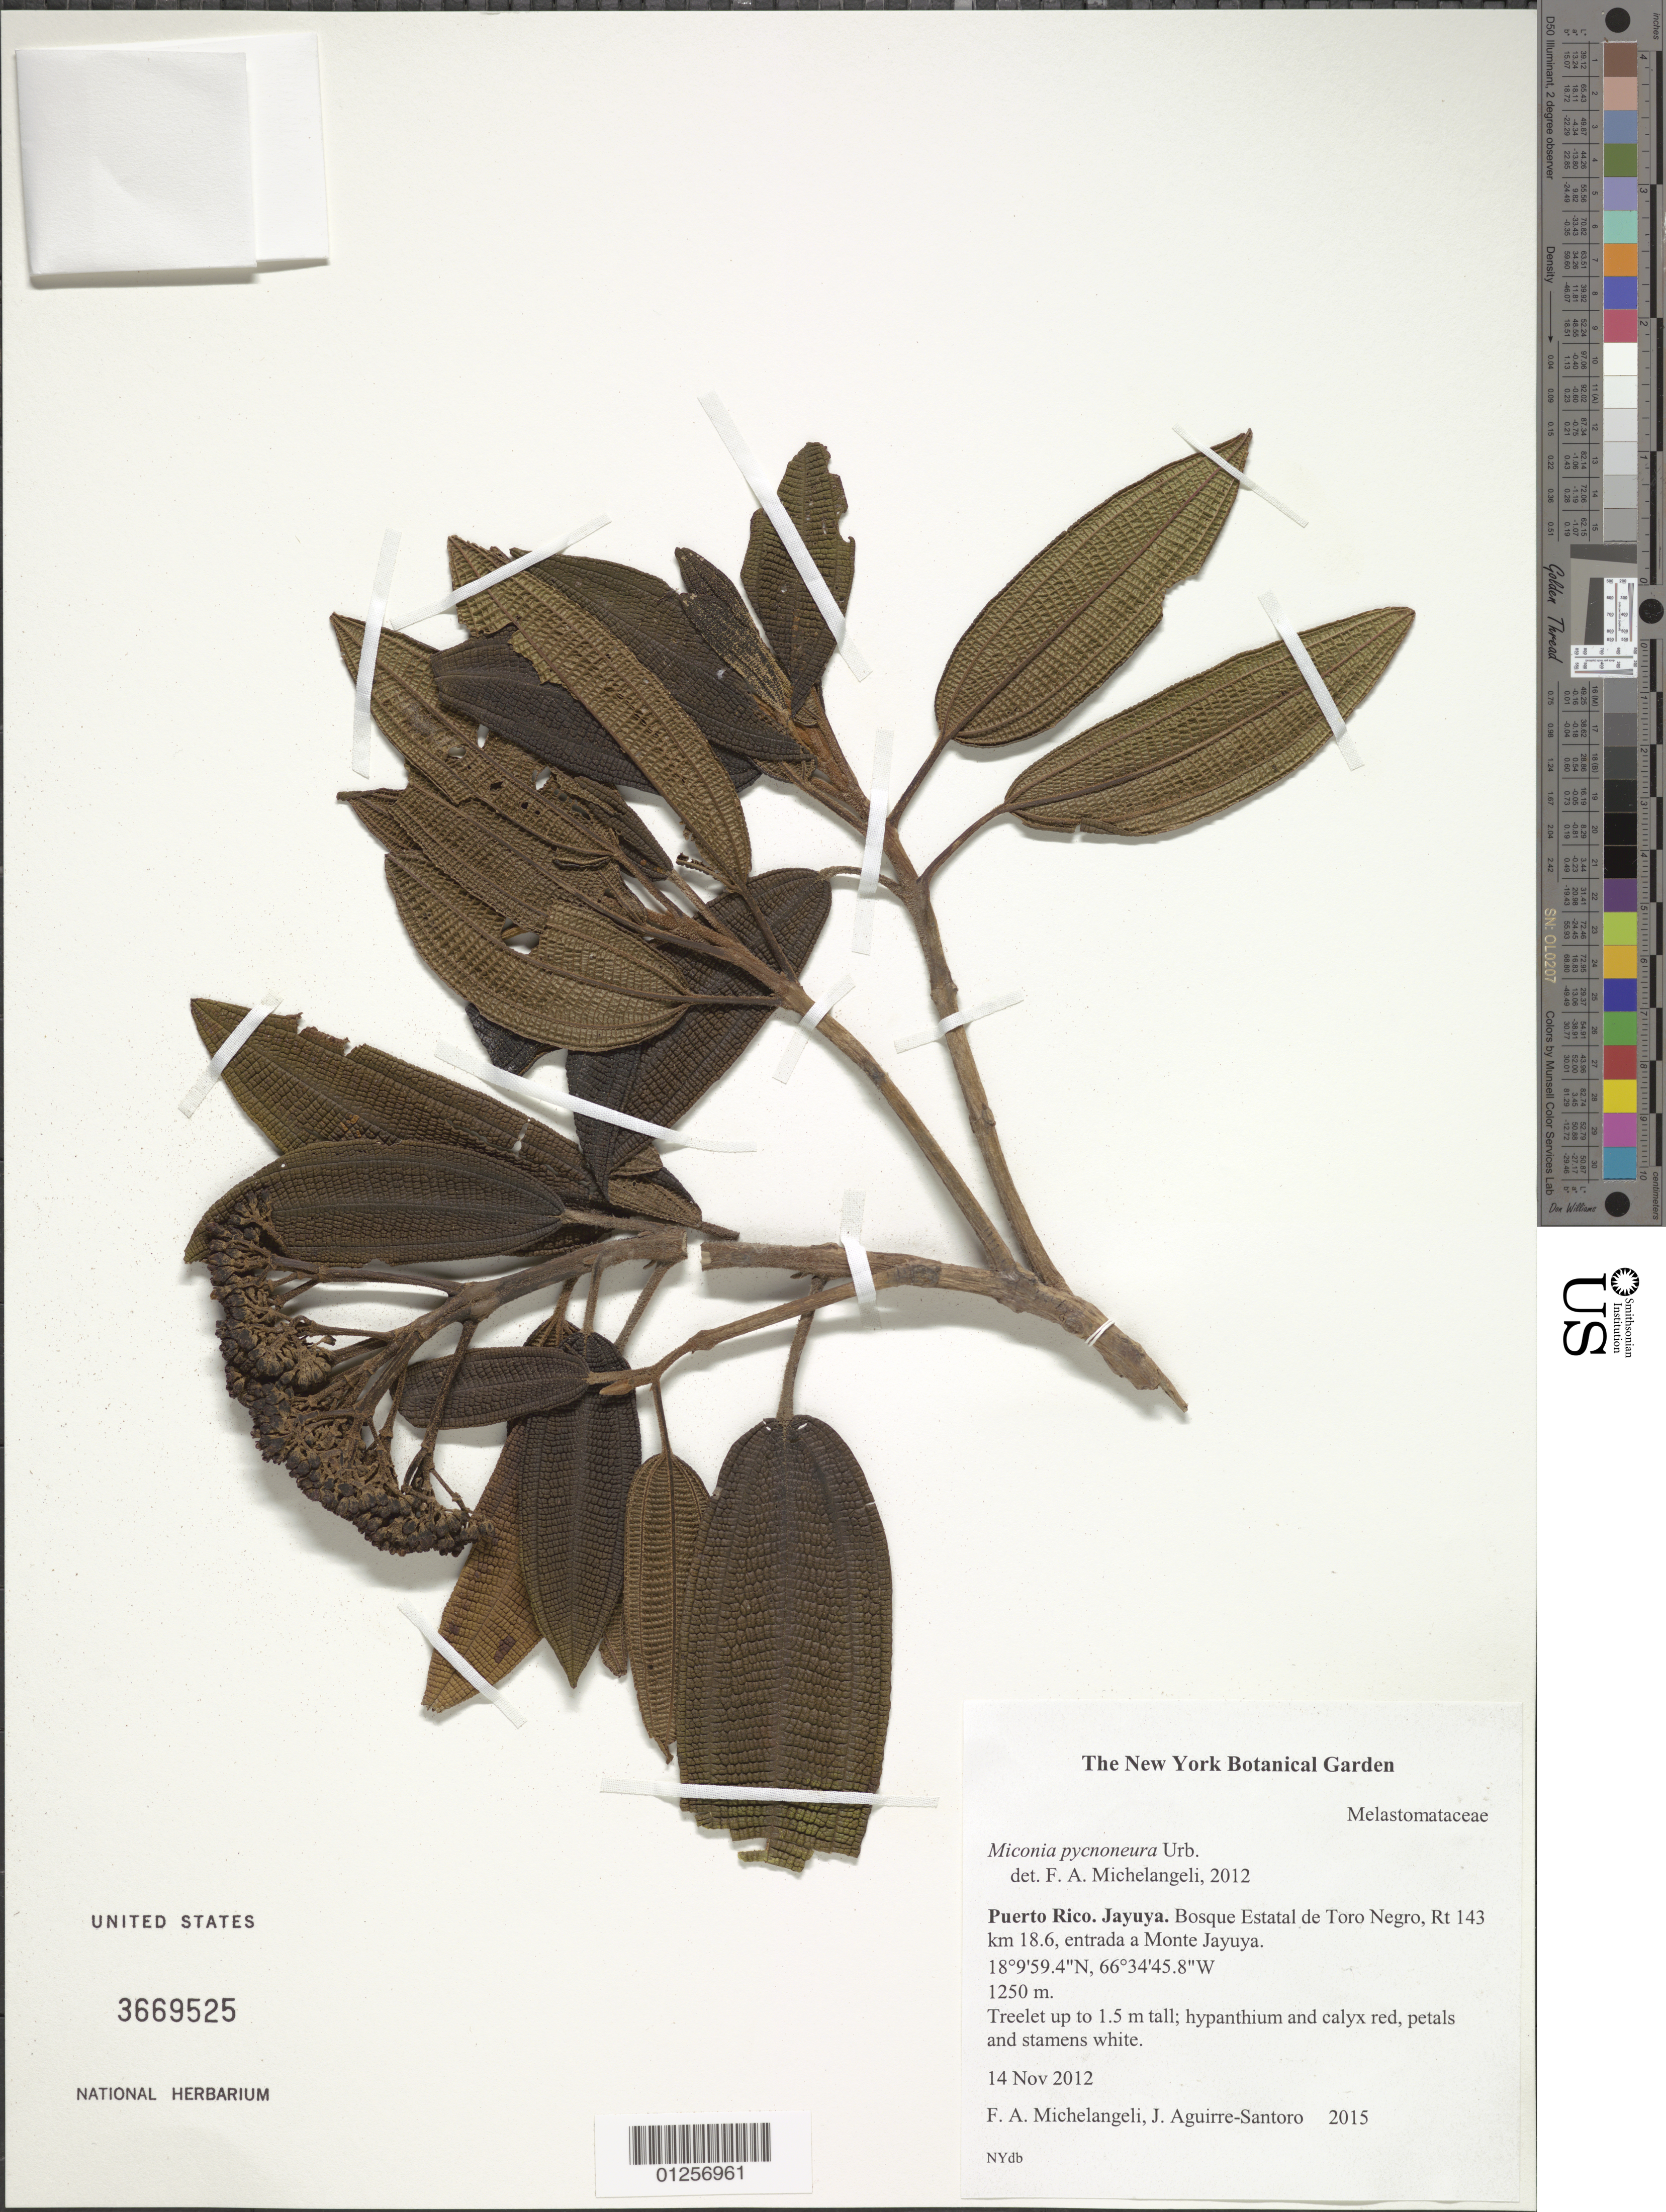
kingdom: Plantae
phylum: Tracheophyta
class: Magnoliopsida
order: Myrtales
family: Melastomataceae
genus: Miconia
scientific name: Miconia pycnoneura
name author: Urb.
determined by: Michelangeli, F. A.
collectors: F. A. Michelangeli & J. Aguirre-Santoro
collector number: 2015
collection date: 2012-11-14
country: Puerto Rico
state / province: Jayuya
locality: Bosque Estatal de Toro Negro, Rt. 143 km 18.6, entrada a Monte Jayuya.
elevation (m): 1250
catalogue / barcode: US 3669525